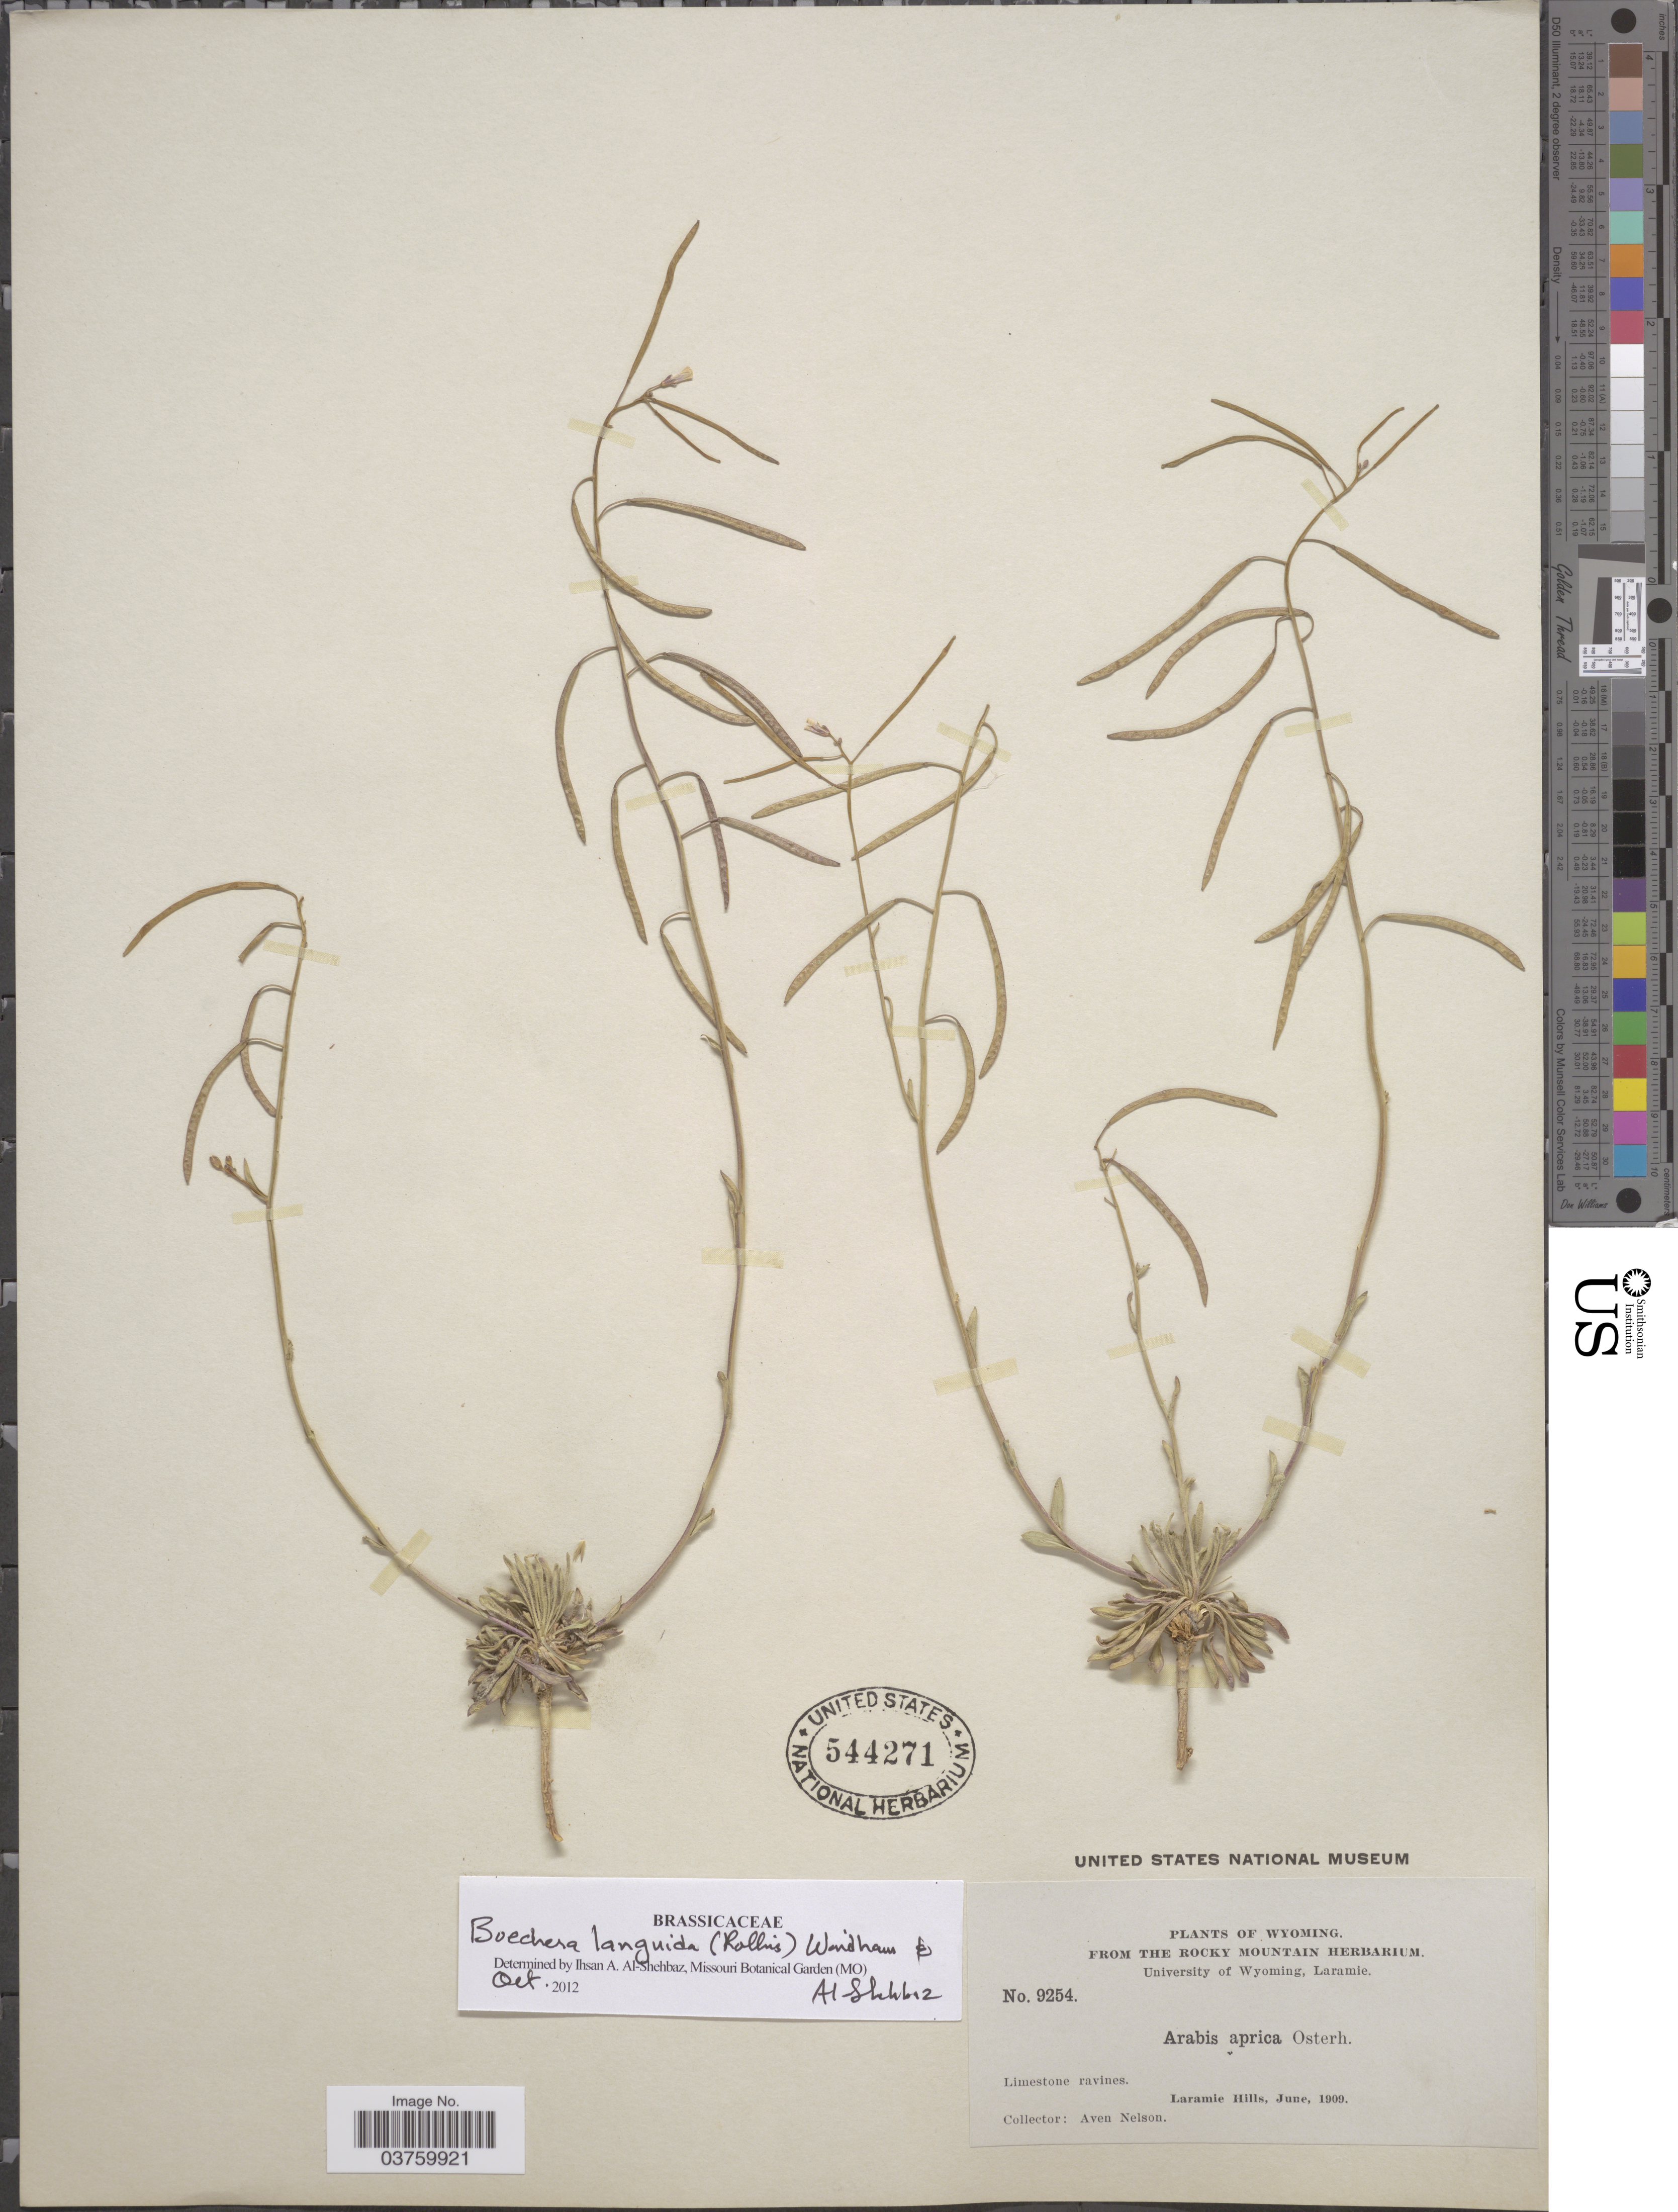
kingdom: Plantae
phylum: Tracheophyta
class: Magnoliopsida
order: Brassicales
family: Brassicaceae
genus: Boechera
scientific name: Boechera languida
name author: (Rollins) Windham & Al-Shehbaz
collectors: A. Nelson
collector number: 9254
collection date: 1909-06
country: United States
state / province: Wyoming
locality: Laramie Hills.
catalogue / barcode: US 544271